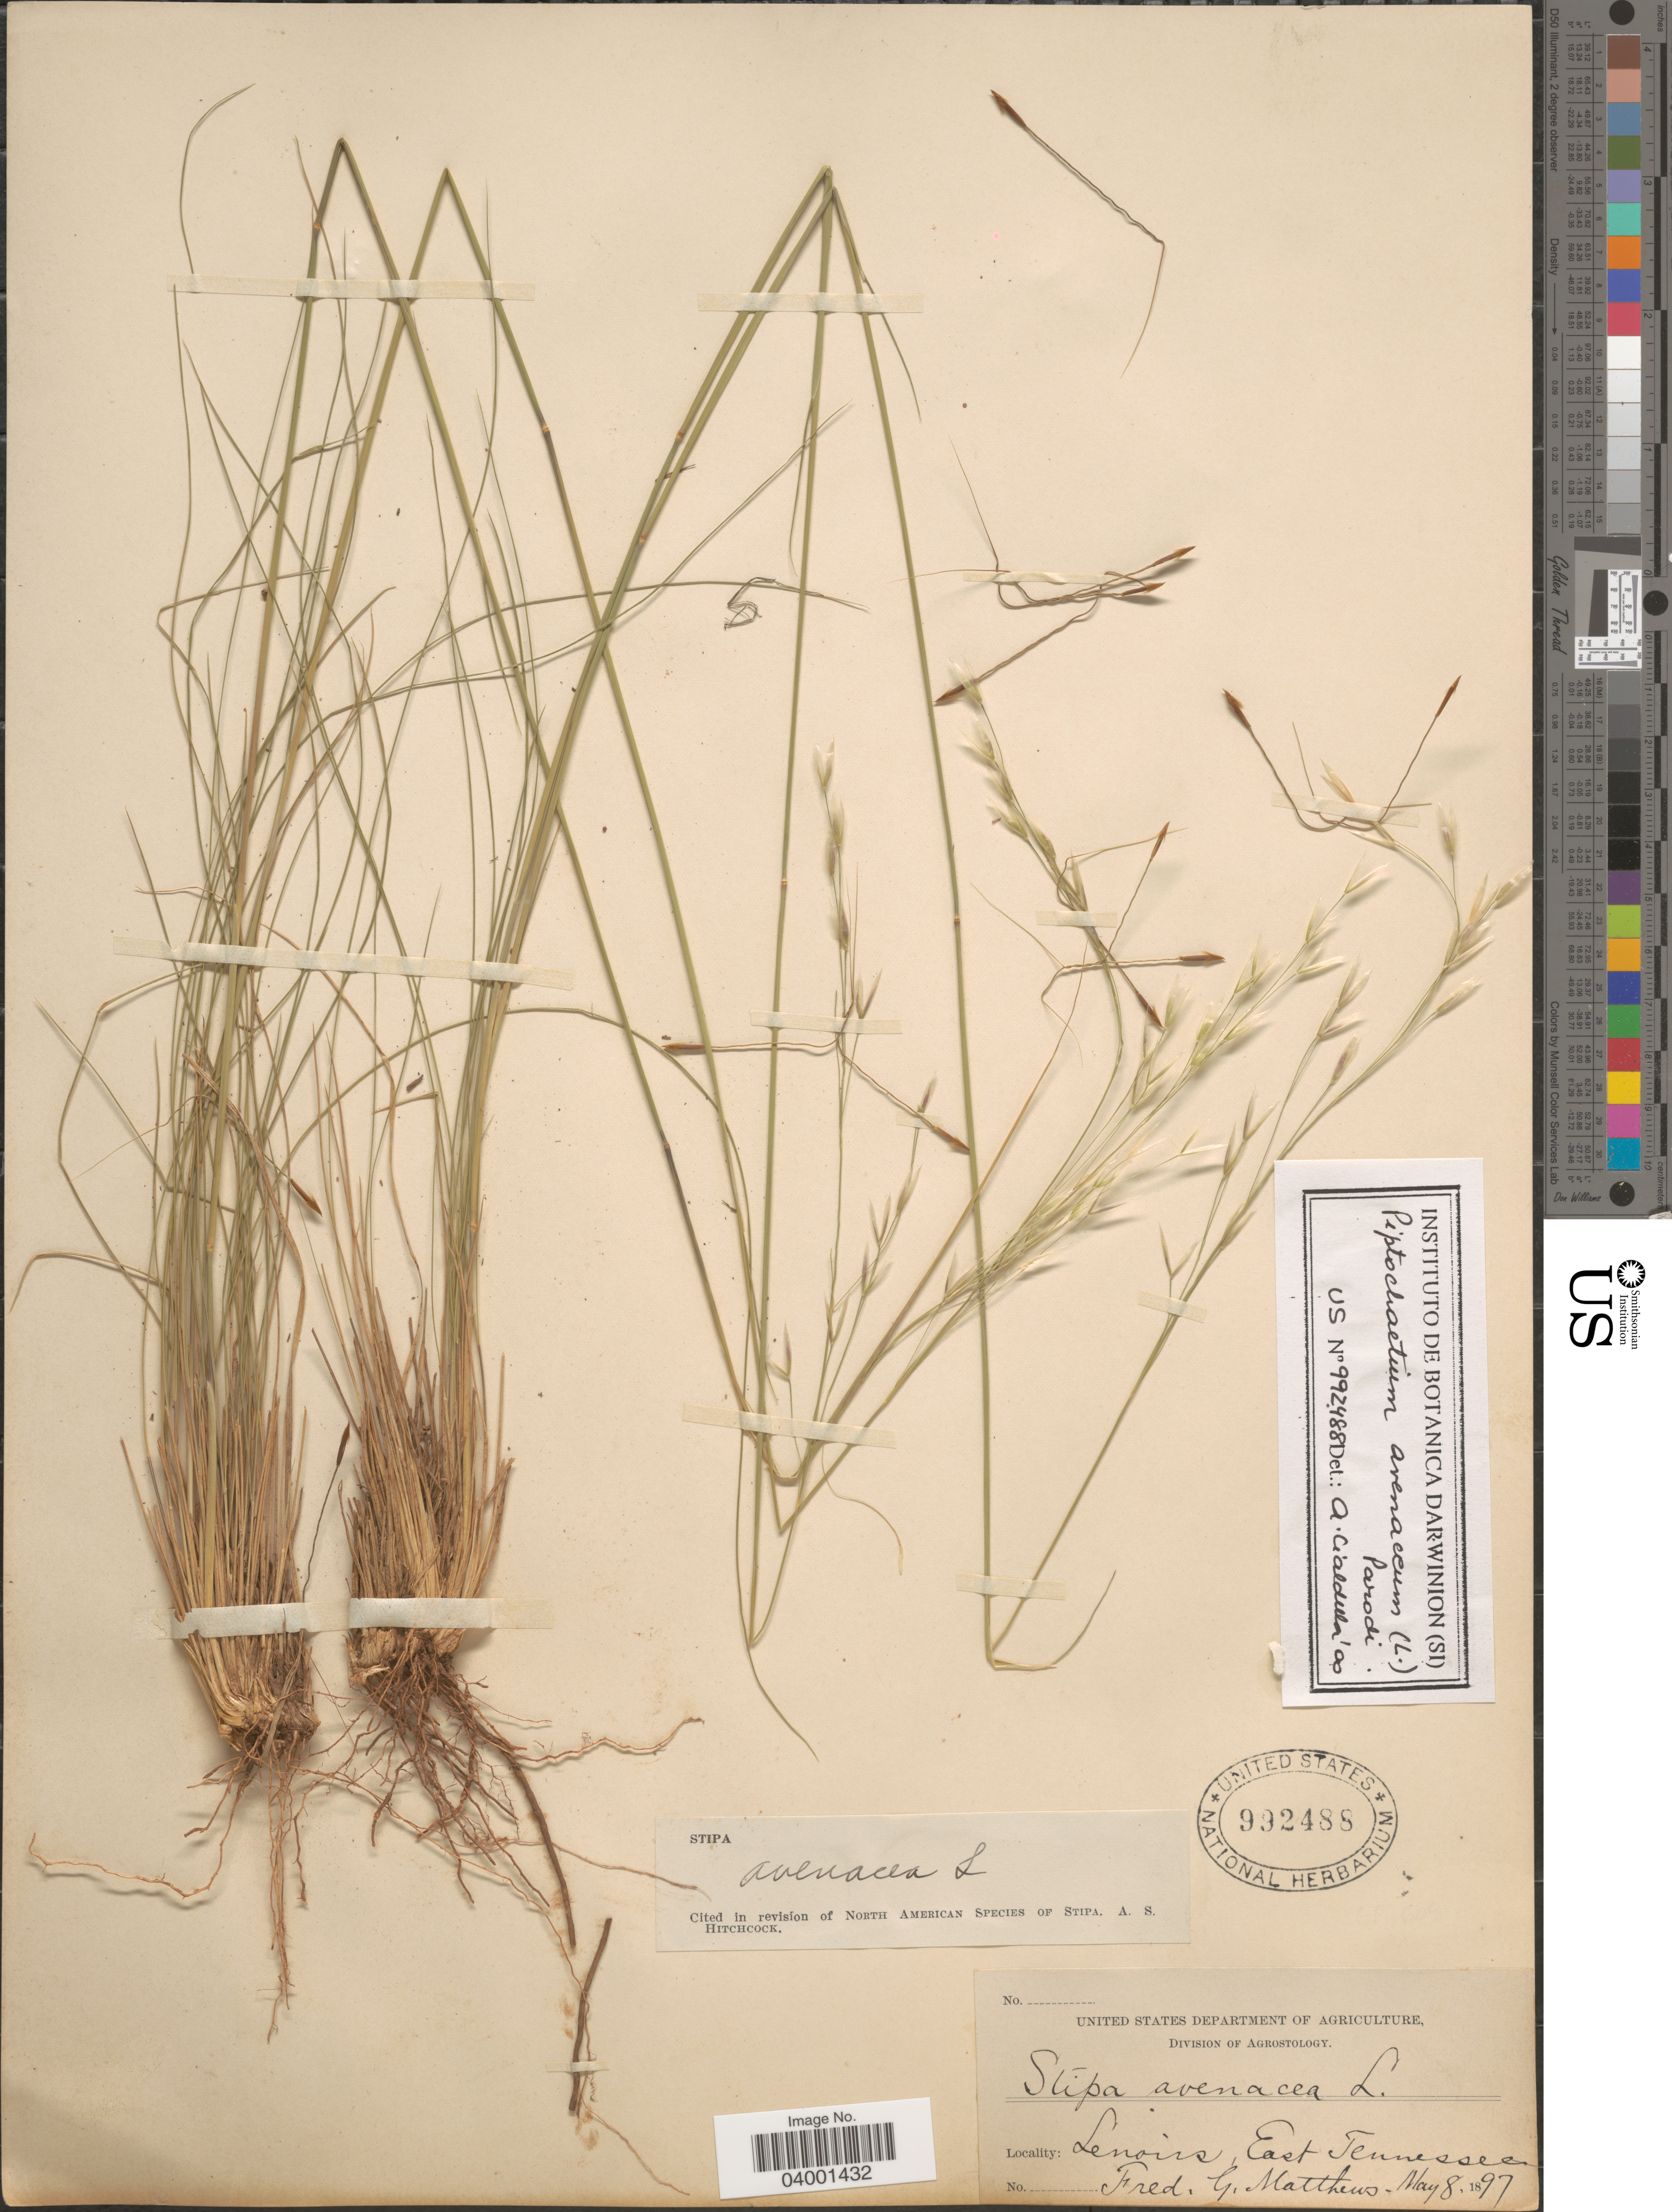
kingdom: Plantae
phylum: Tracheophyta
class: Liliopsida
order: Poales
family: Poaceae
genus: Piptochaetium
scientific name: Piptochaetium avenaceum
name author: (L.) Parodi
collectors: F. Matthews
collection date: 1897-05-08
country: United States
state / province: Tennessee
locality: Lenoirs, East Tennessee.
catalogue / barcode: US 992488